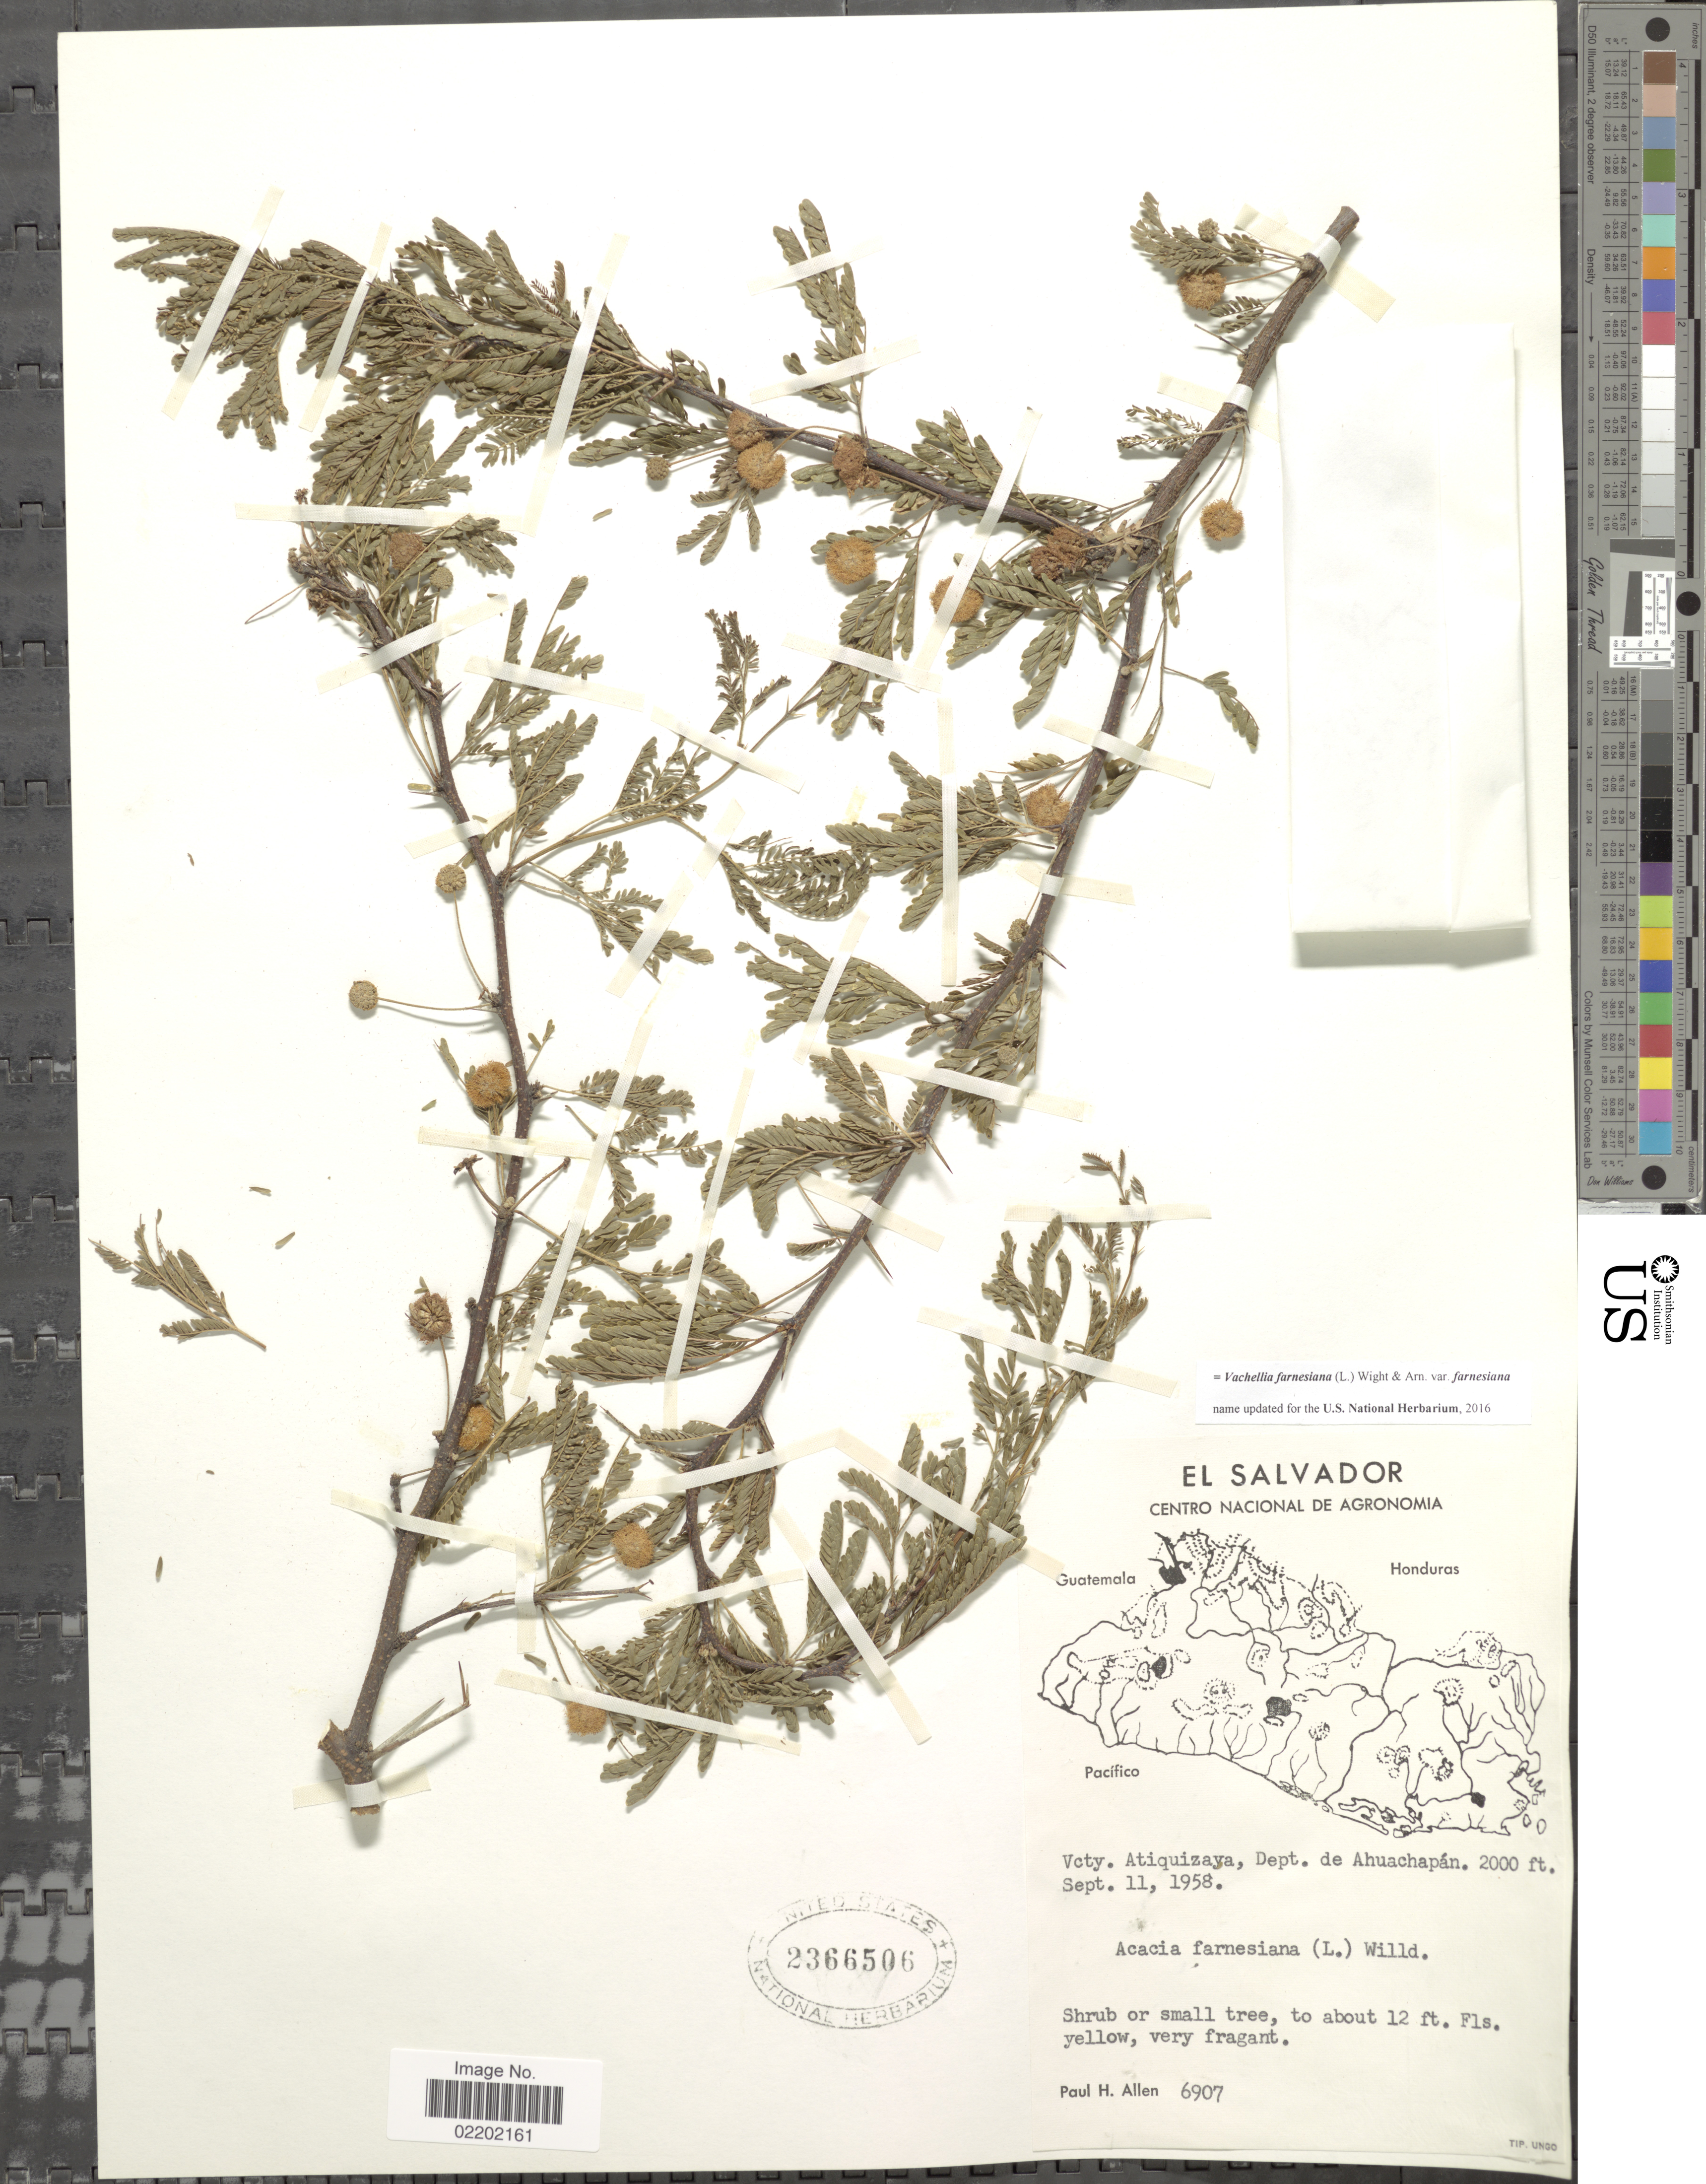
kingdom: Plantae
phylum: Tracheophyta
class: Magnoliopsida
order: Fabales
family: Fabaceae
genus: Vachellia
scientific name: Vachellia farnesiana var. farnesiana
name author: (L.) Wight & Arn.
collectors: P. H. Allen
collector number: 6907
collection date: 1958-09-11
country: El Salvador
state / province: Ahuachapan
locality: Cenrro Nacional de Agronomia, Vcty Atiquizaya, Dept de Ahuachapán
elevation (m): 610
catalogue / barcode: US 2366506